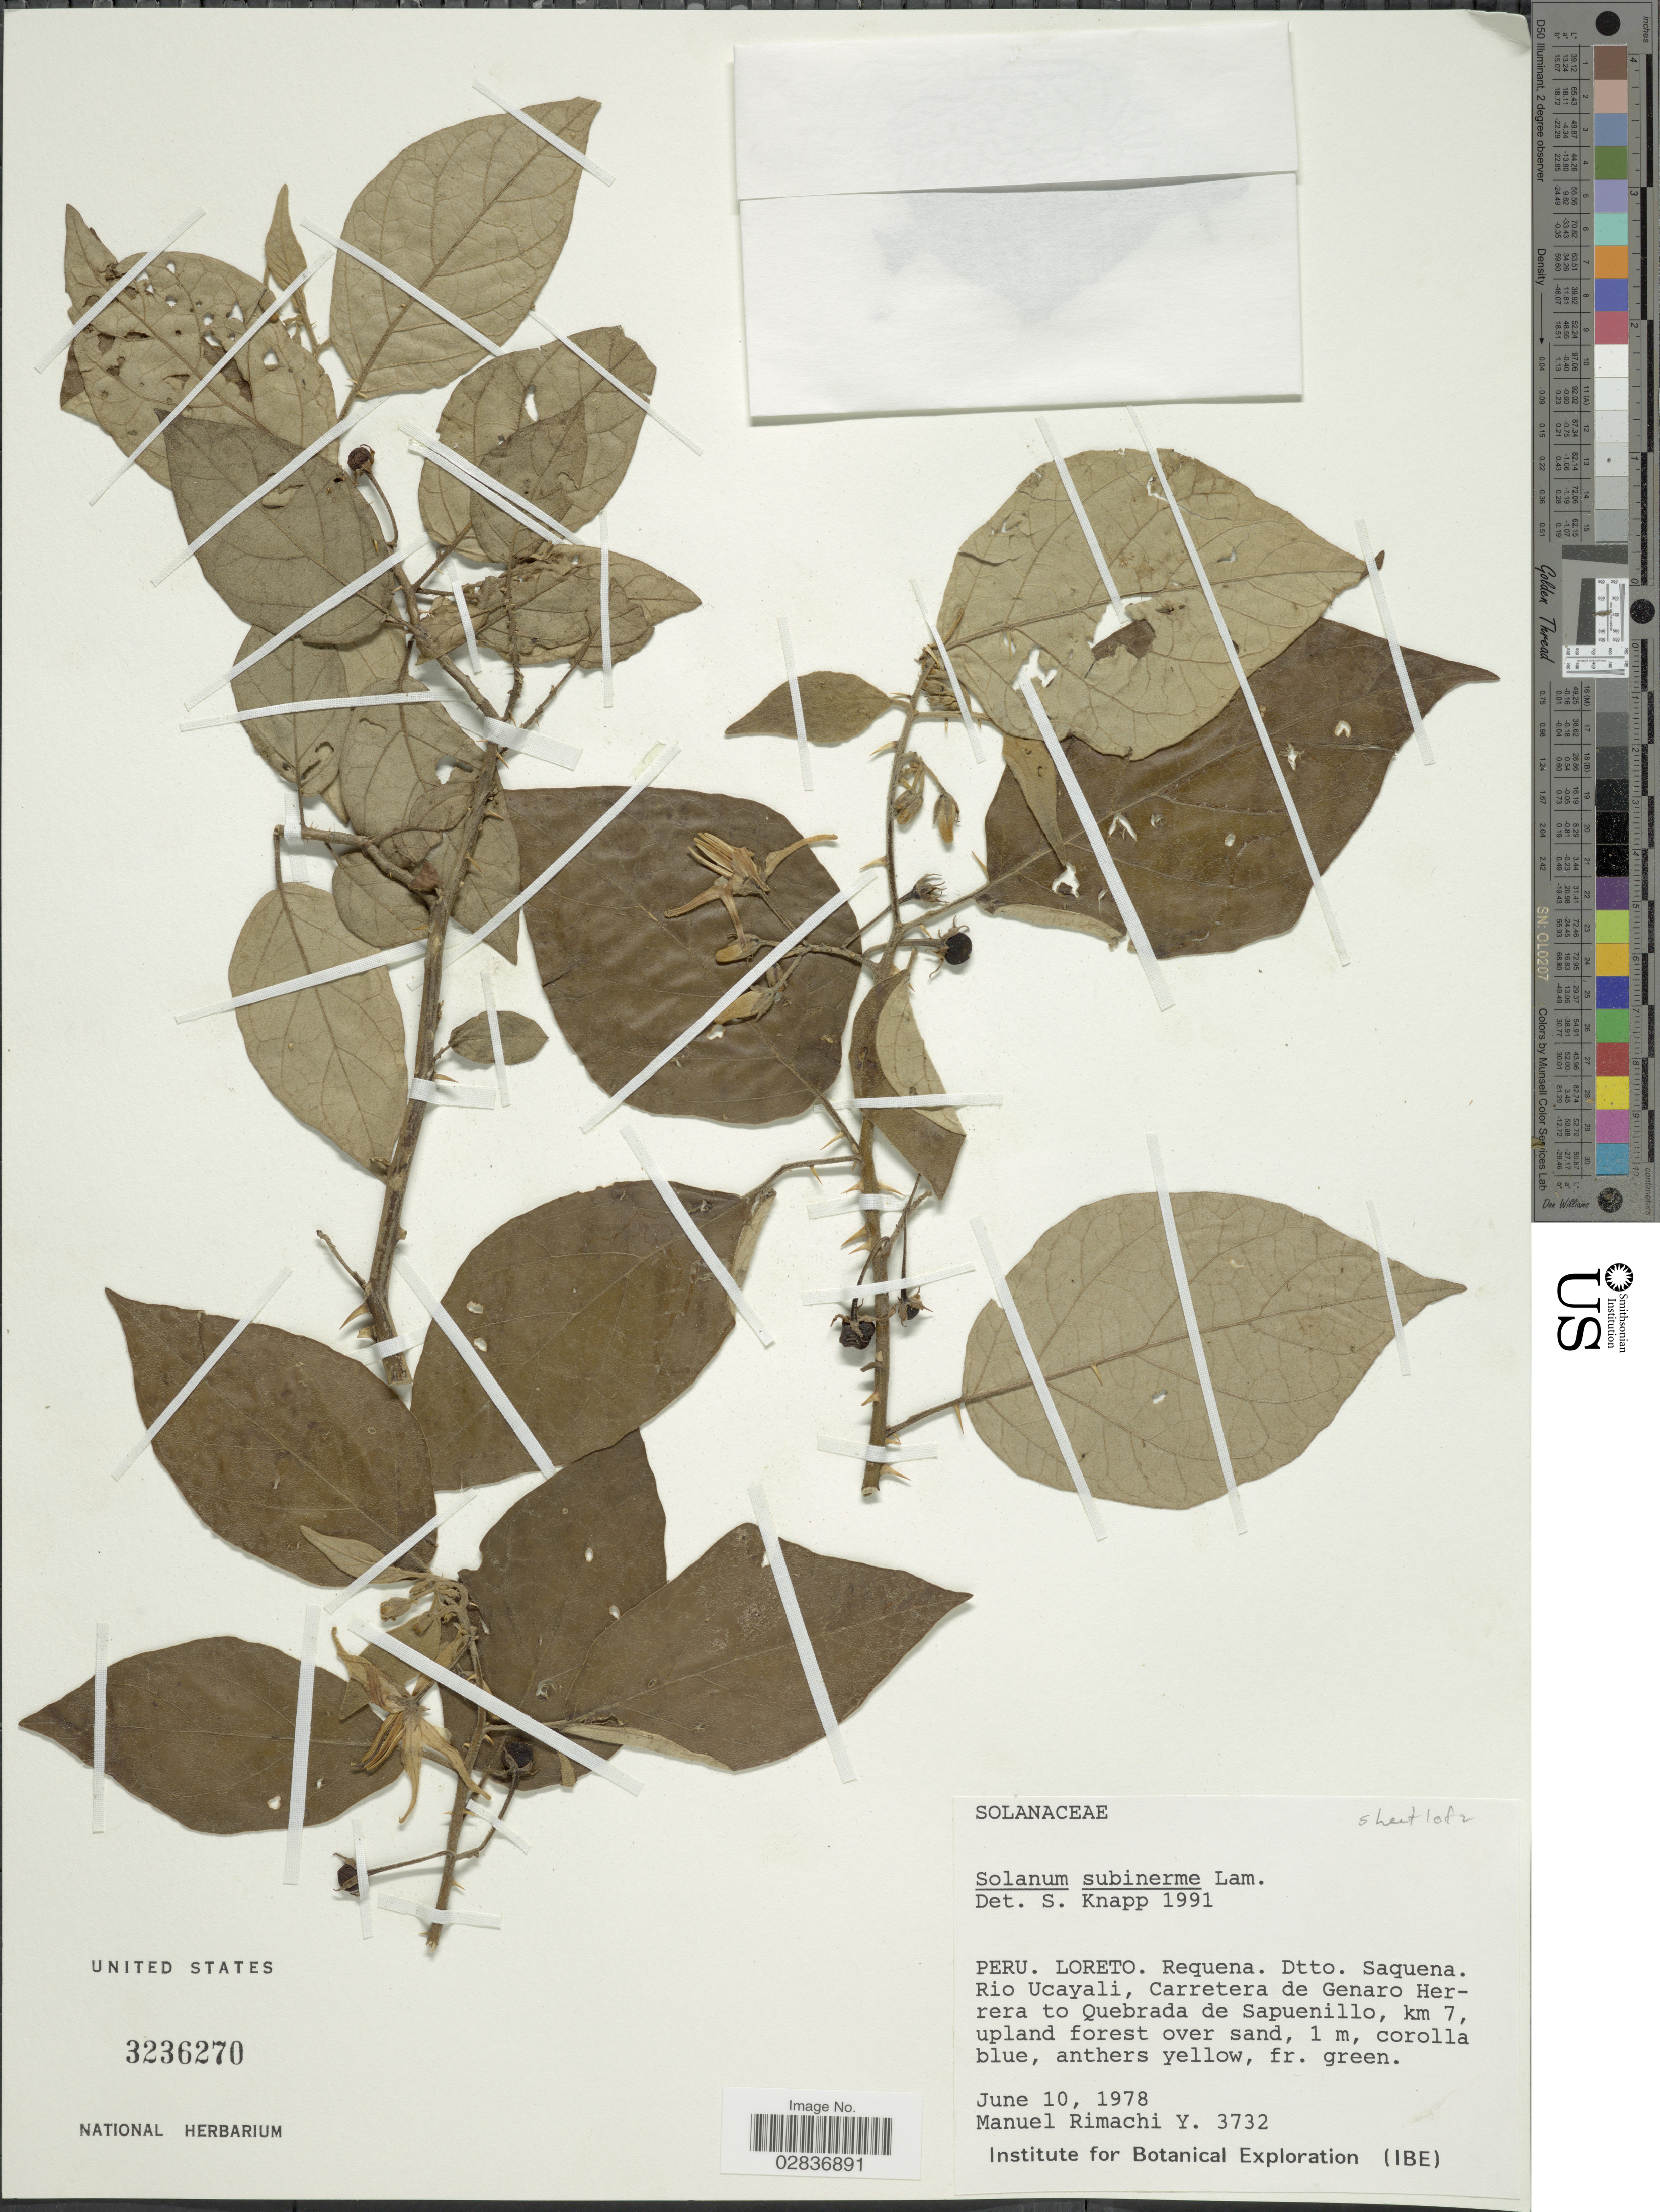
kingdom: Plantae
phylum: Tracheophyta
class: Magnoliopsida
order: Solanales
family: Solanaceae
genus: Solanum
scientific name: Solanum subinerme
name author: Jacq.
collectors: M. Rimachi Y.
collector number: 3732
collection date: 1978-06-10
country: Peru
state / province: Loreto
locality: Requena. Dtto. Saquena. Río Ucayali, Carretera de Genaro Herrera to Quebrada de Sapuenillo, km 7.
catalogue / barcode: US 3236270